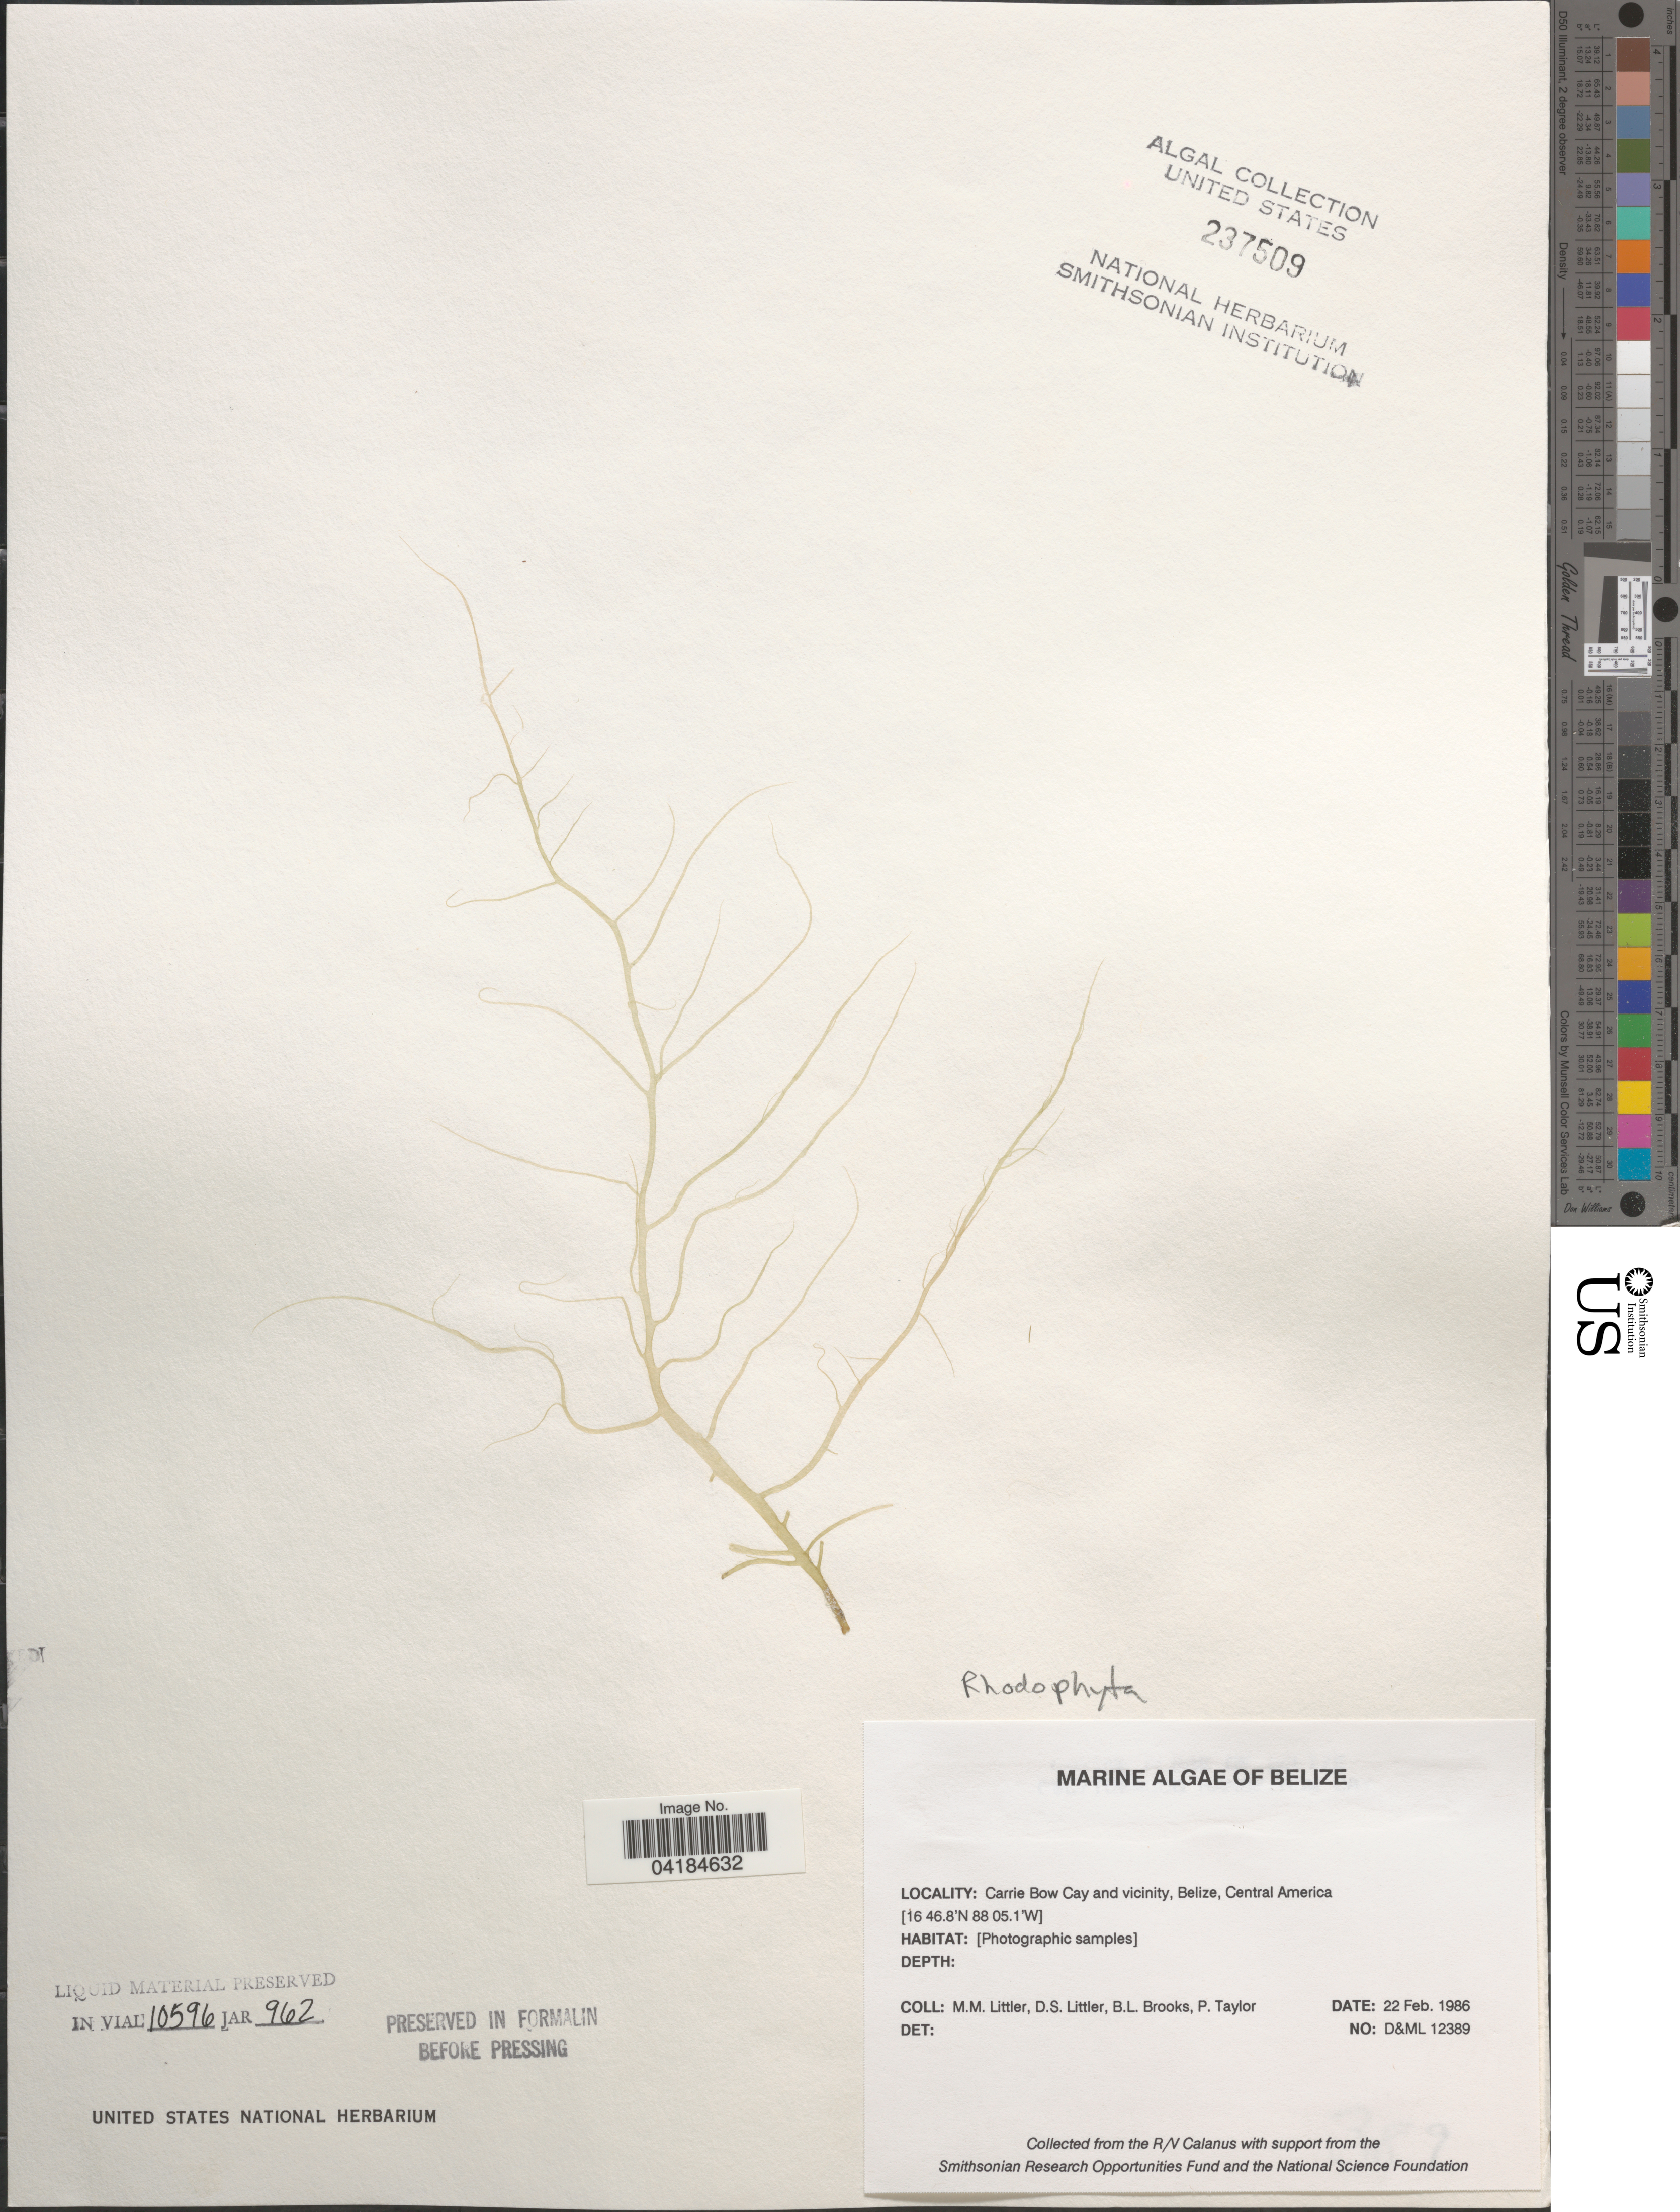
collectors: D. S. Littler, B. Brooks & P. Taylor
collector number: D&ML12389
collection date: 1986-02-22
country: Belize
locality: Carrie Bow Cay and vicinity.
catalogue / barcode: US 237509